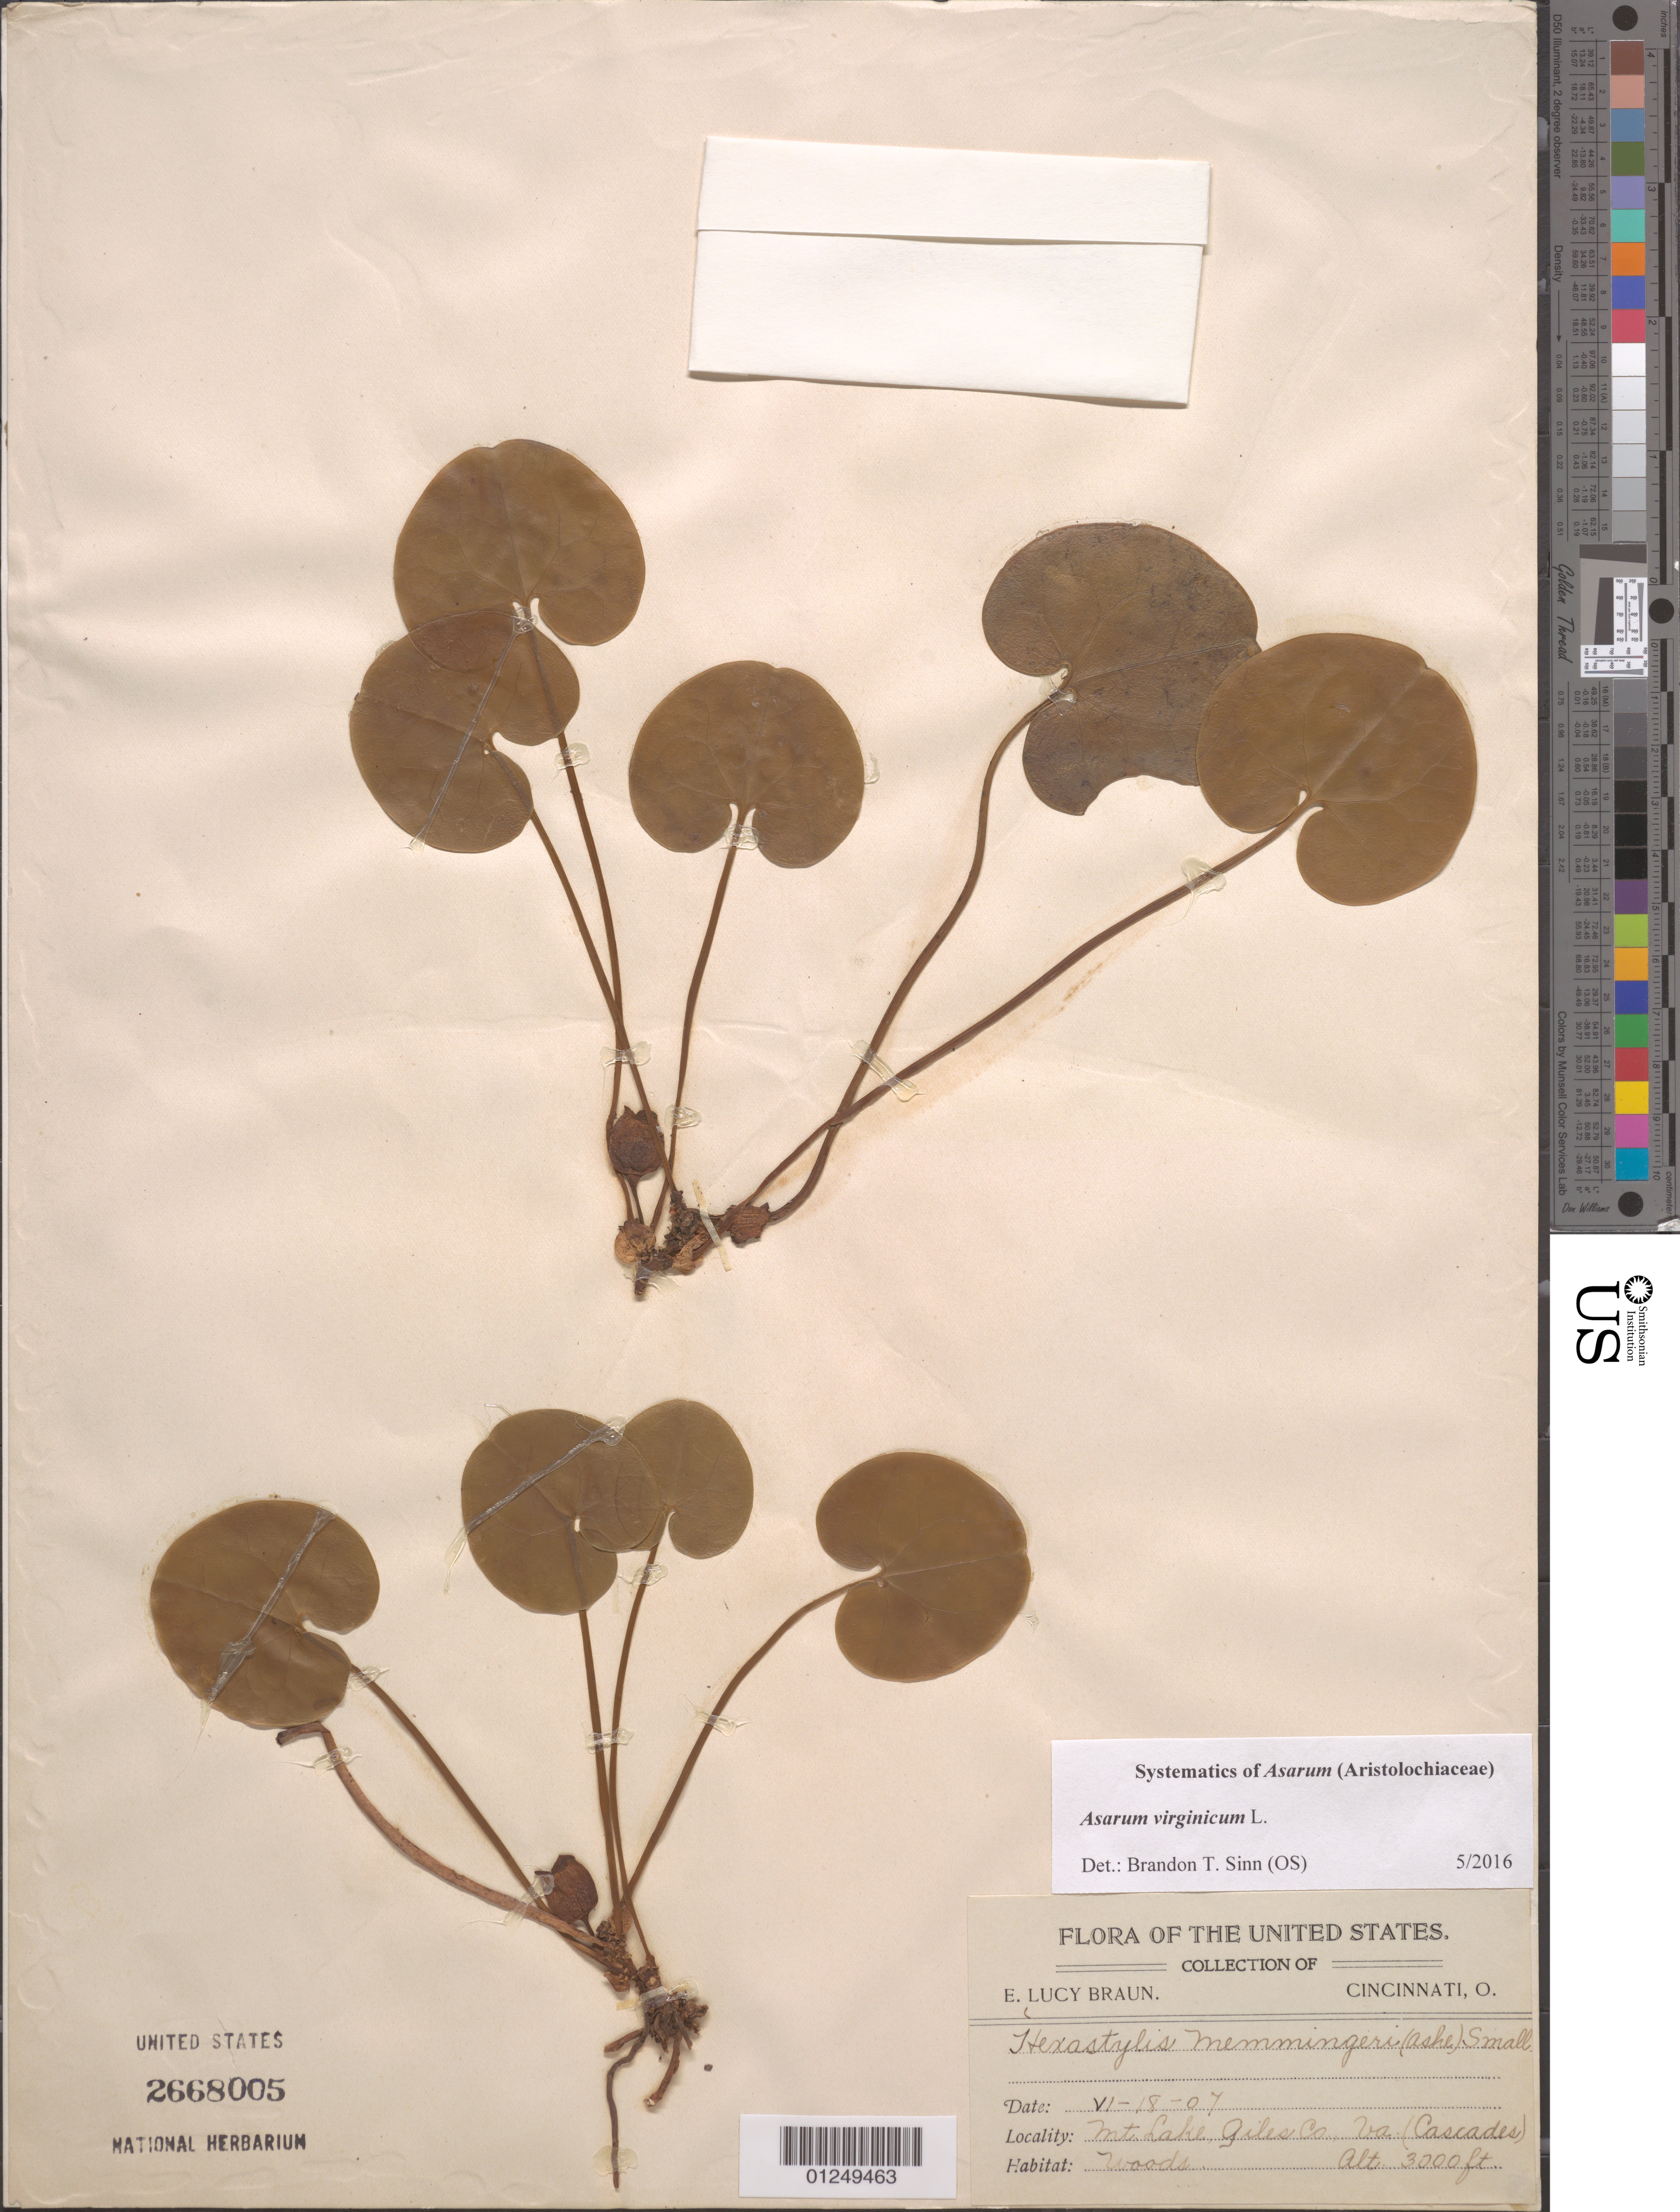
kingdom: Plantae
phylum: Tracheophyta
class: Magnoliopsida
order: Piperales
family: Aristolochiaceae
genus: Hexastylis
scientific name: Hexastylis virginica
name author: (L.) Small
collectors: E. L. Braun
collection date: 1907-06-18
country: United States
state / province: Virginia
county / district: Giles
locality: Mt. Lake (Cascades)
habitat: Woods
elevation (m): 914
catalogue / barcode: US 2668005